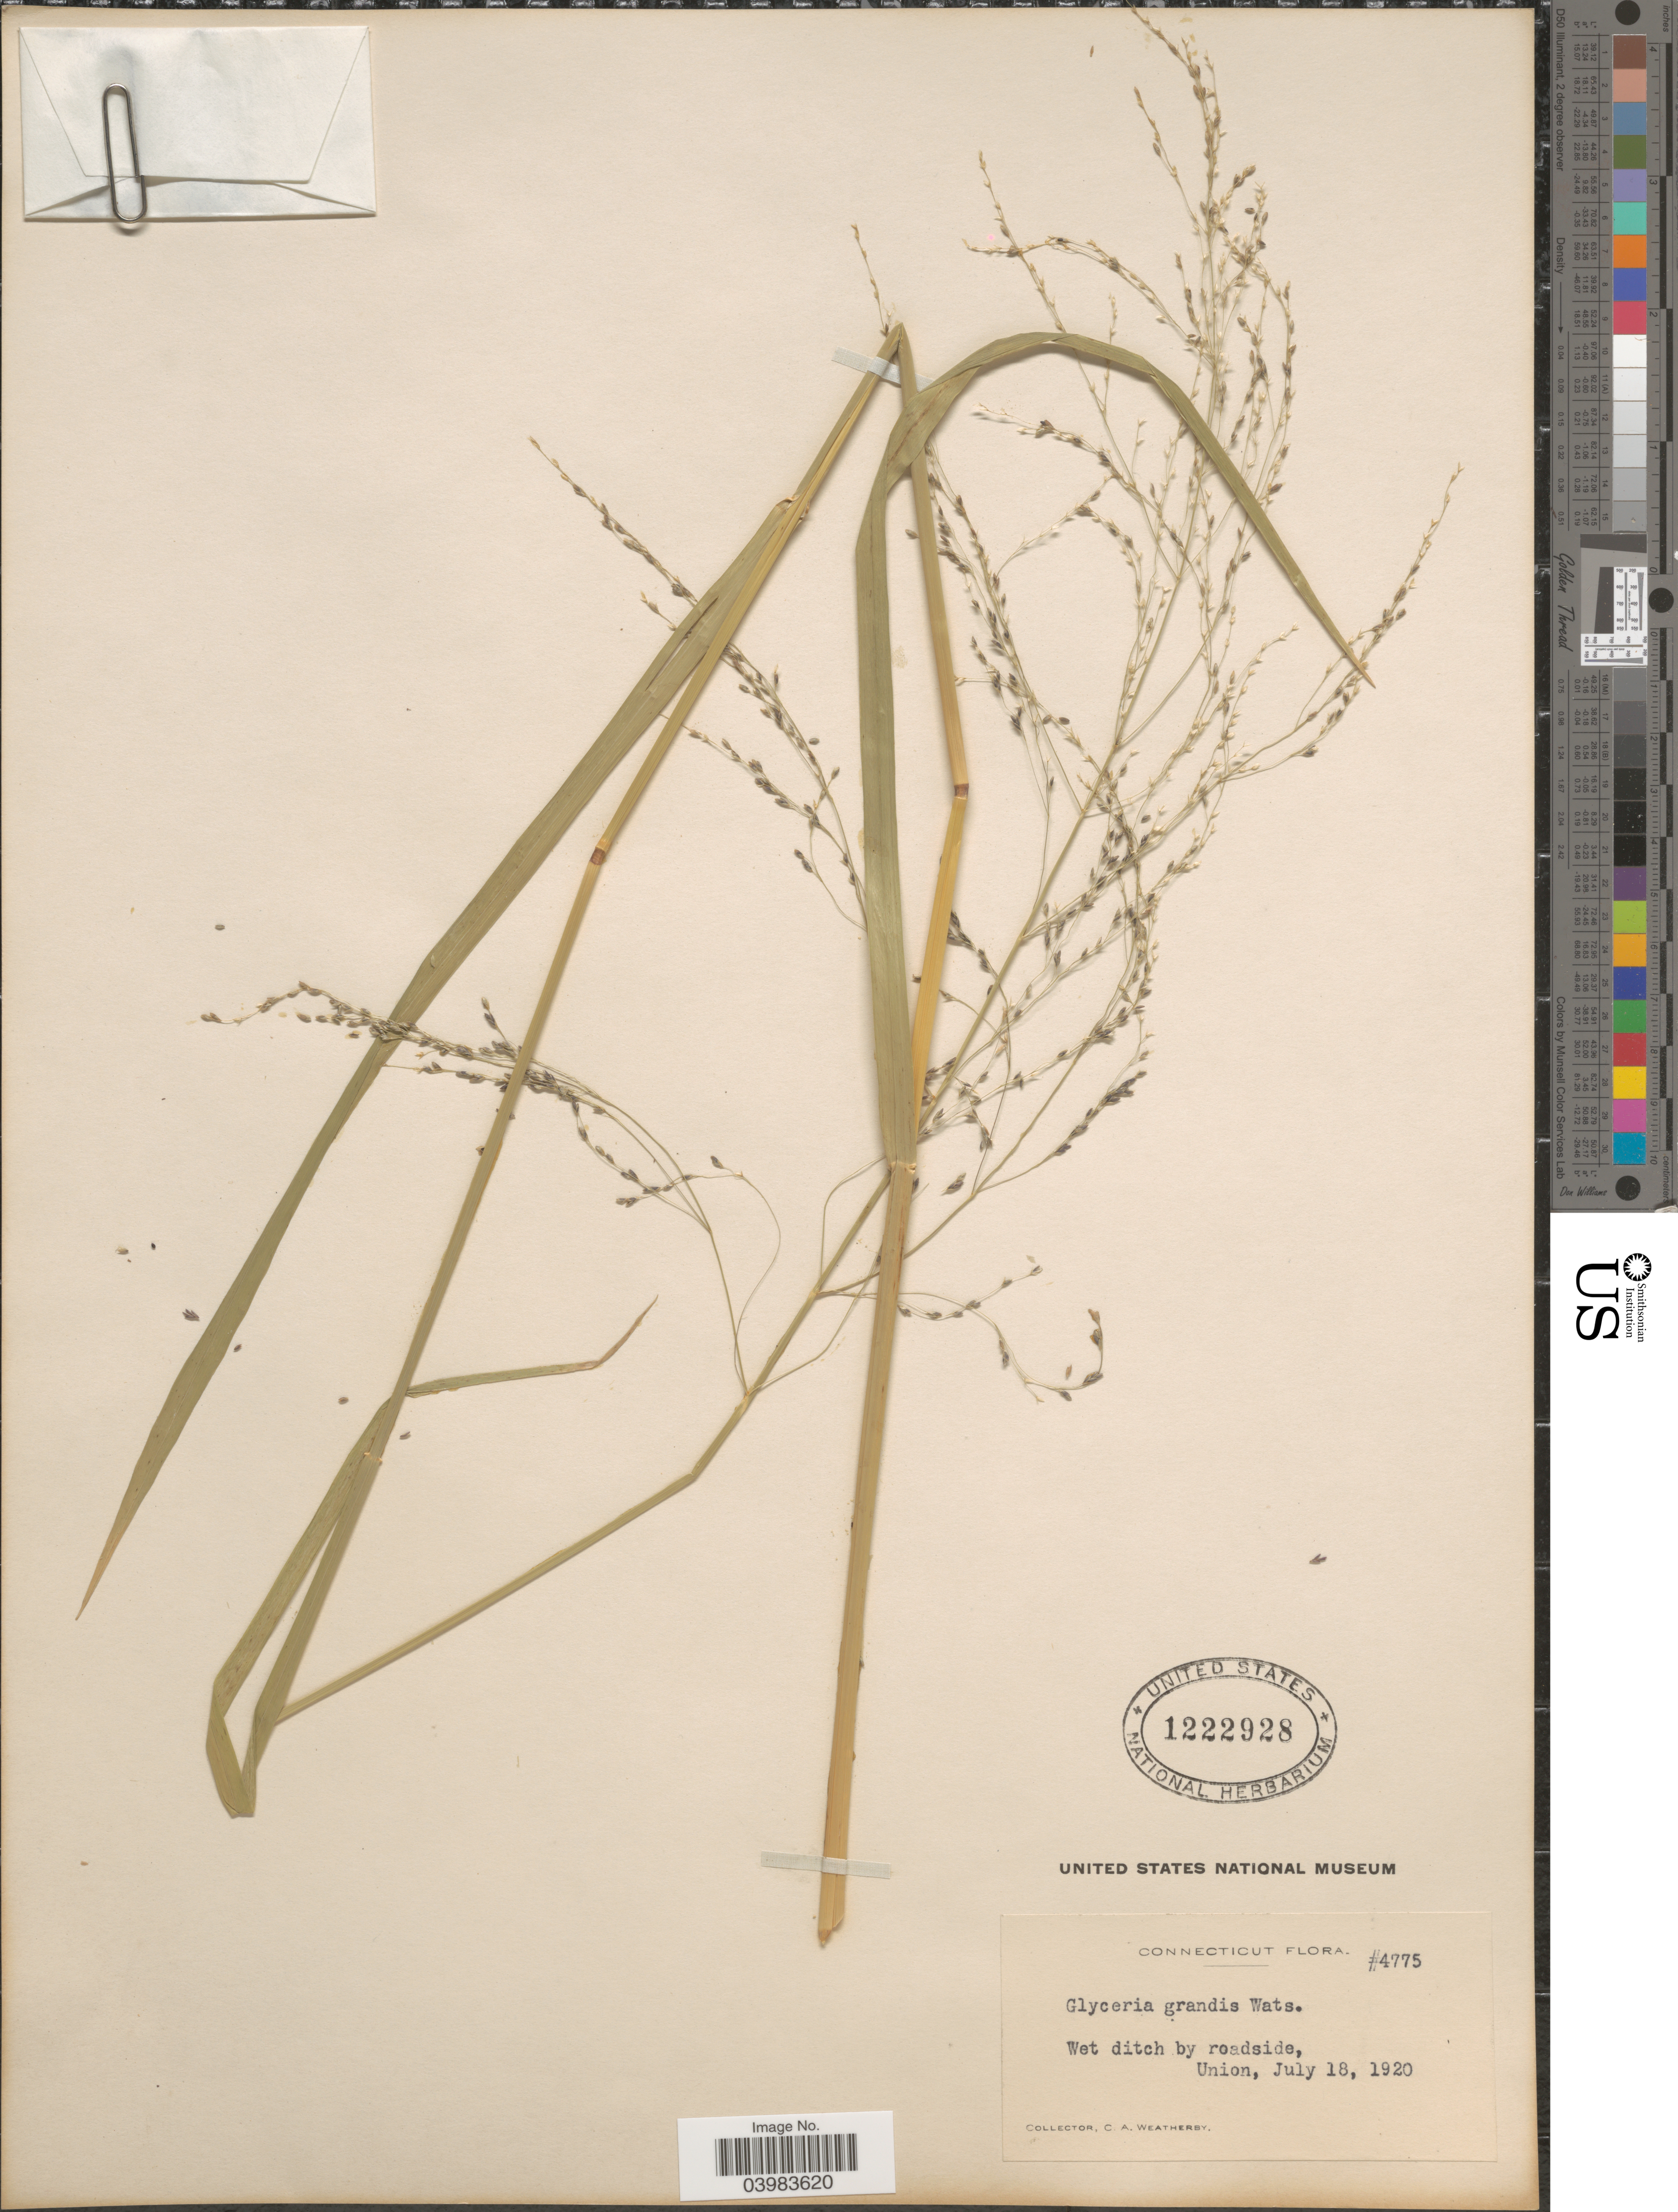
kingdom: Plantae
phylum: Tracheophyta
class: Liliopsida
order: Poales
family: Poaceae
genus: Glyceria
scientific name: Glyceria grandis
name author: S. Watson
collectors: C. A. Weatherby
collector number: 4775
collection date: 1920-07-18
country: United States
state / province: Connecticut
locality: Wet ditch by roadside, Union.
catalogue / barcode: US 1222928